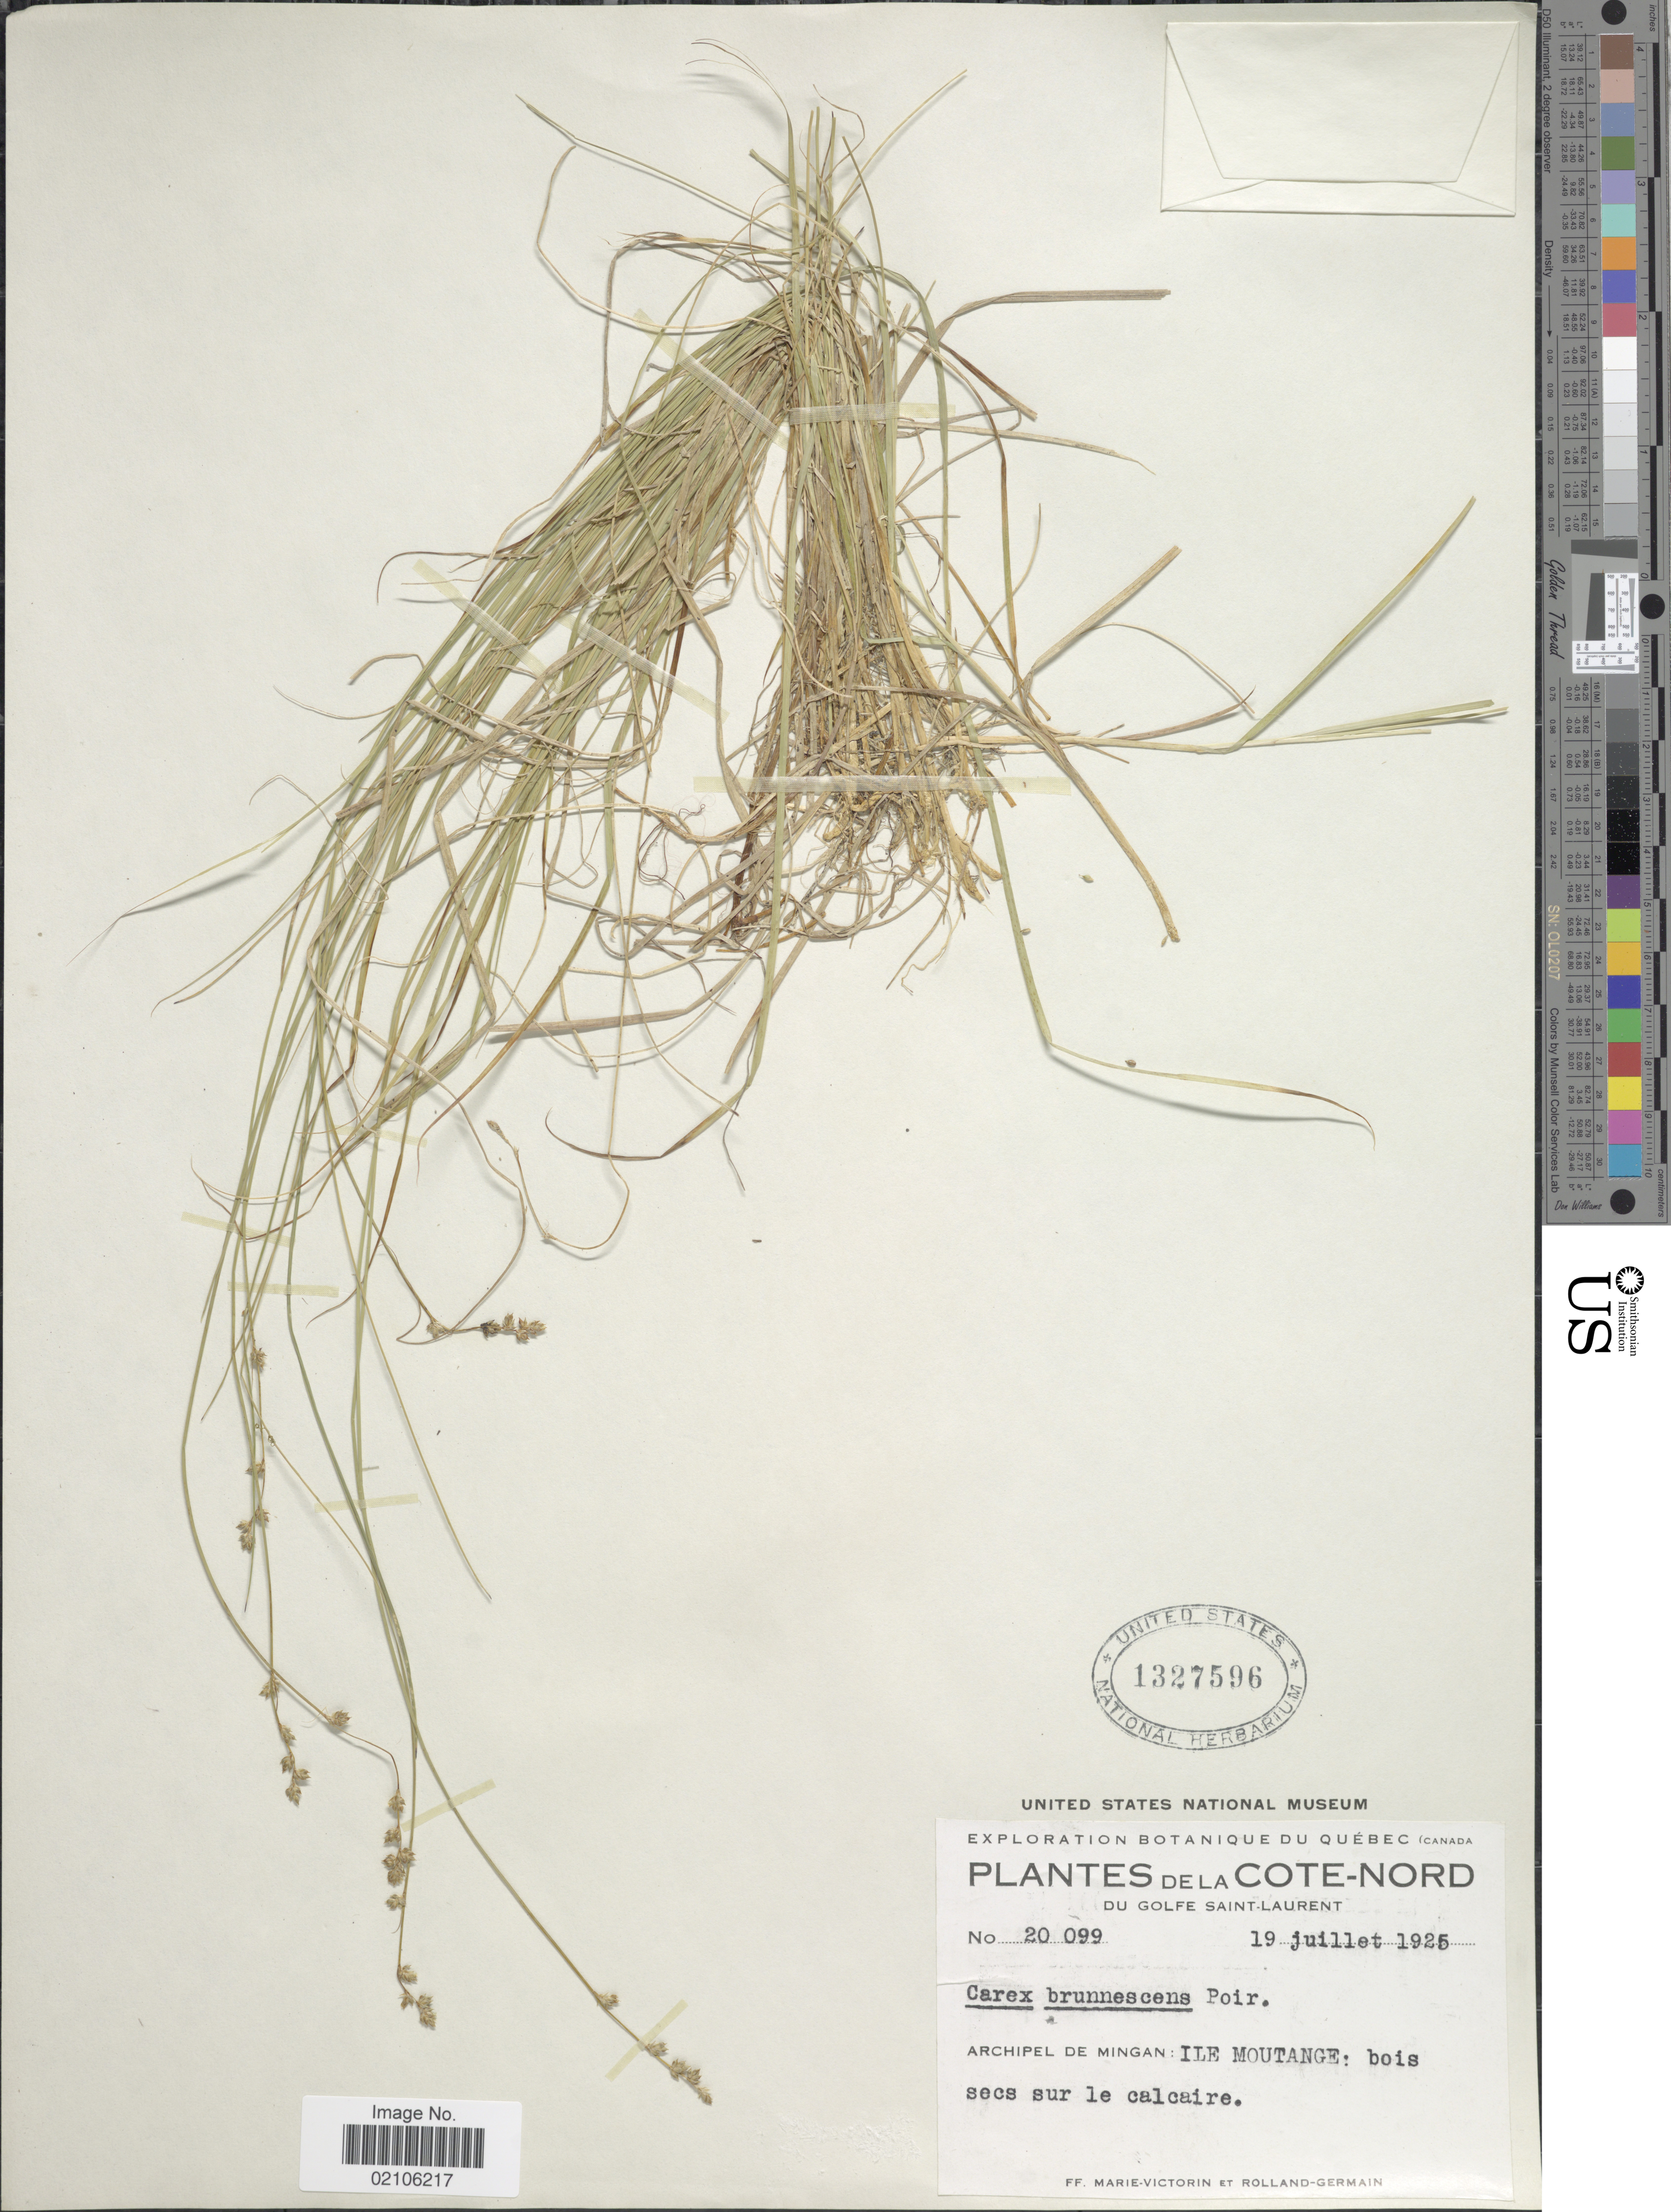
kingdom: Plantae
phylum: Tracheophyta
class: Liliopsida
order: Poales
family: Cyperaceae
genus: Carex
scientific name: Carex brunnescens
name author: (Pers.) Poir.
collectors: F. Marie-Victorin & Rolland-Germain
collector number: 20099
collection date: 1925-07-19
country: Canada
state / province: Quebec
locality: Botanique du Quebec, de la Cote-Nord, Du Golfe Saint-Laurent, Archipel de Mingan: Ile Moutange: bois secs sur le calcaire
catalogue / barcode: US 1327596